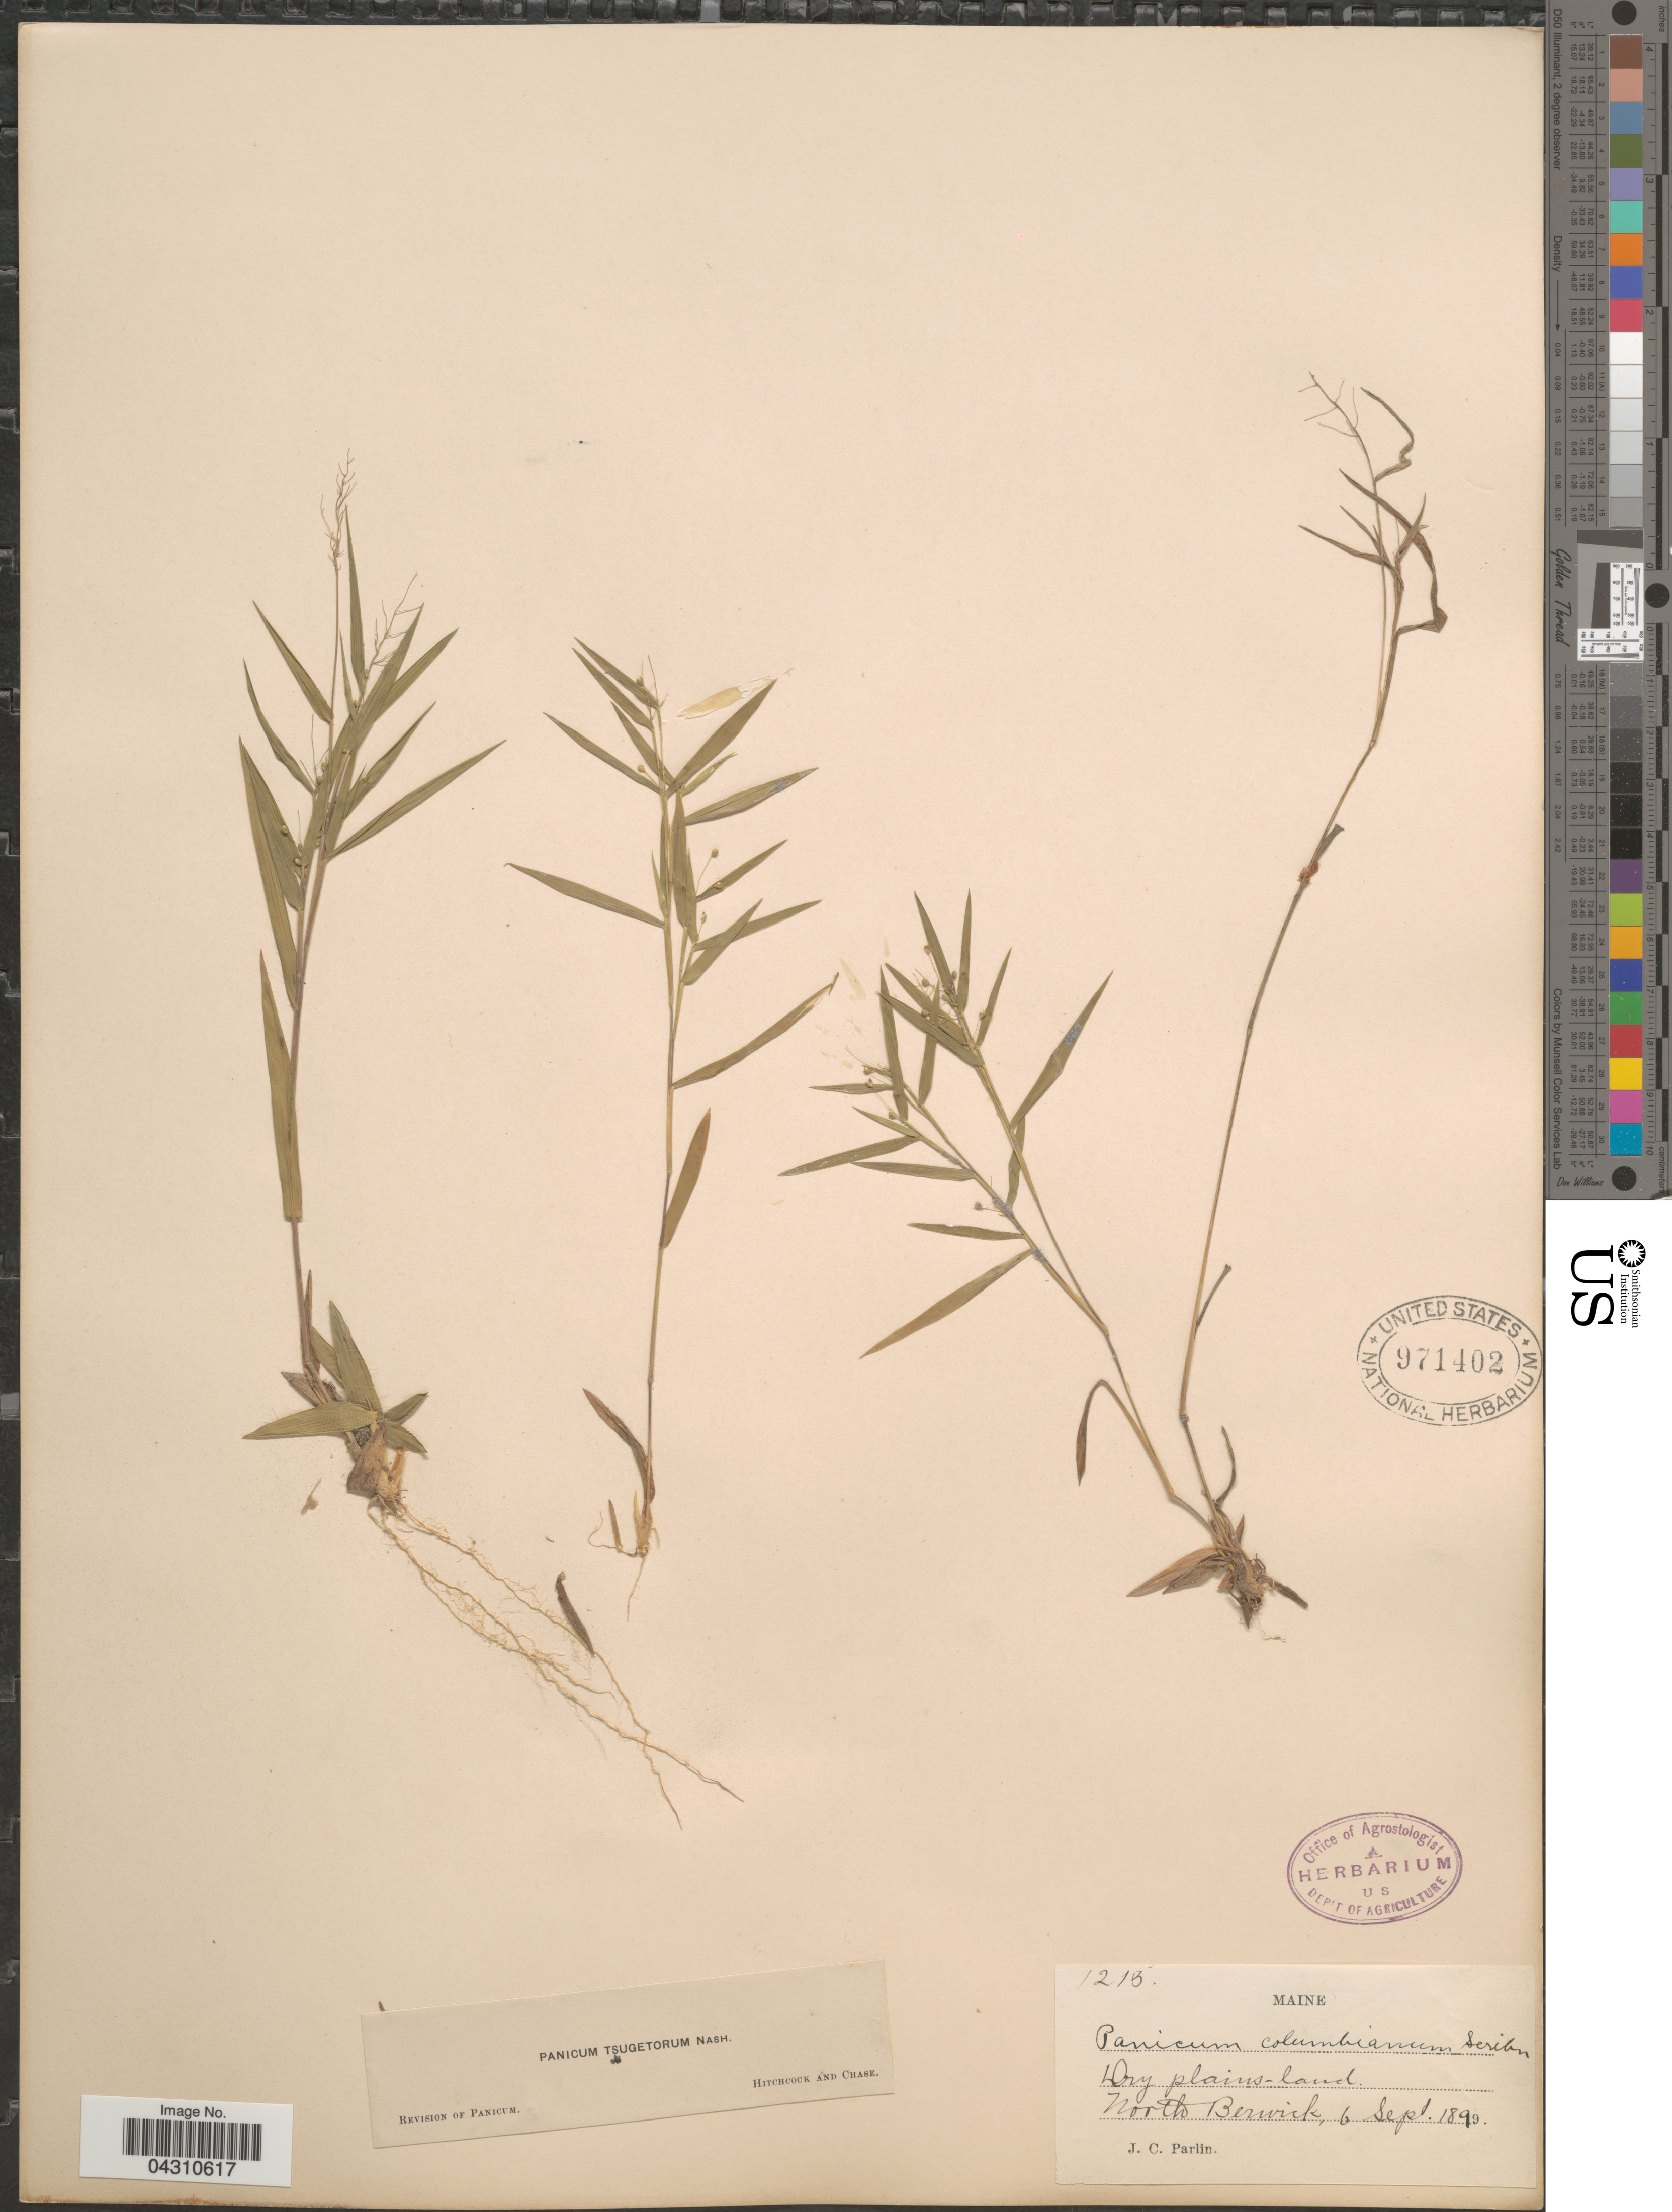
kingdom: Plantae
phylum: Tracheophyta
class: Liliopsida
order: Poales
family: Poaceae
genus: Dichanthelium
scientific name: Dichanthelium portoricense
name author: (Desv. ex Ham.) B.F. Hansen & Wunderlin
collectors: J. Parlin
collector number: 1213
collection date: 1899-09-06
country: United States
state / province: Maine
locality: Dry plains-land. North Berwick.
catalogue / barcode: US 971402